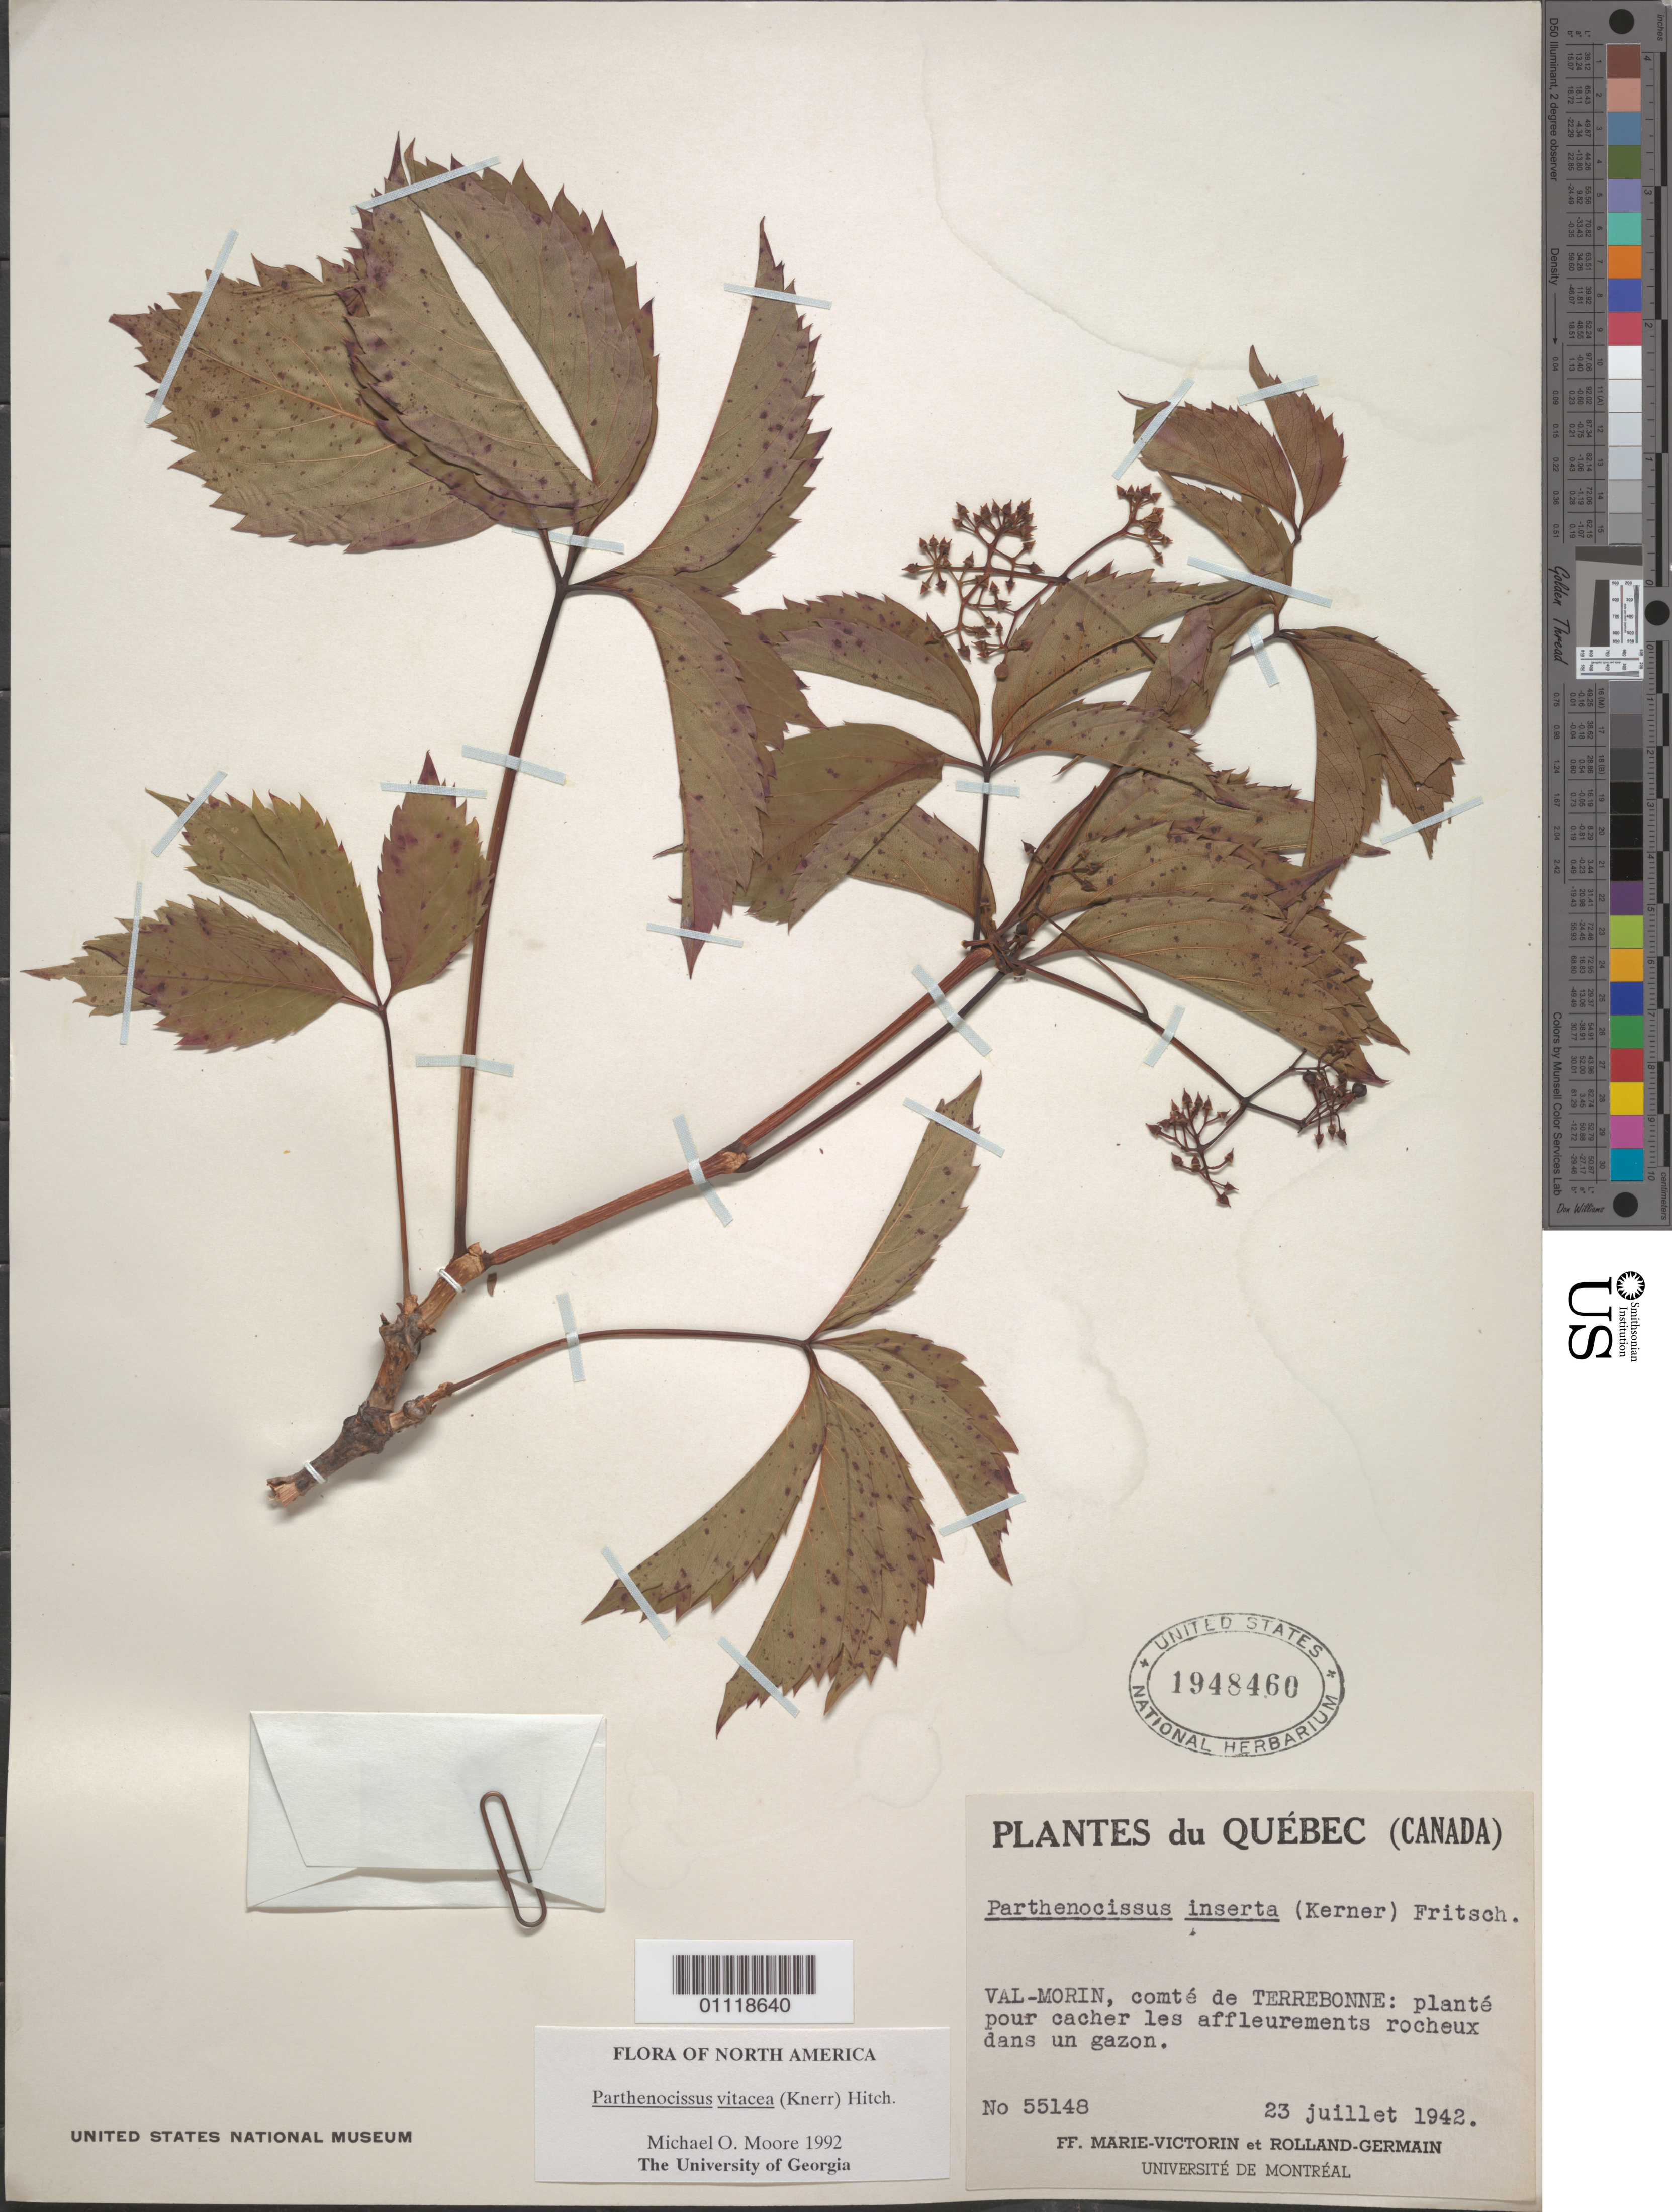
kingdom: Plantae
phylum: Tracheophyta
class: Magnoliopsida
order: Vitales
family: Vitaceae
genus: Parthenocissus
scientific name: Parthenocissus vitacea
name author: (Knerr) Hitchc.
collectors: Fr. Marie-Victorin & R. Germain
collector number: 55148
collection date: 1942-07-23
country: Canada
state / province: Quebec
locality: Val-Morin, comte de Terrebonne.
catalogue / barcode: US 1948460